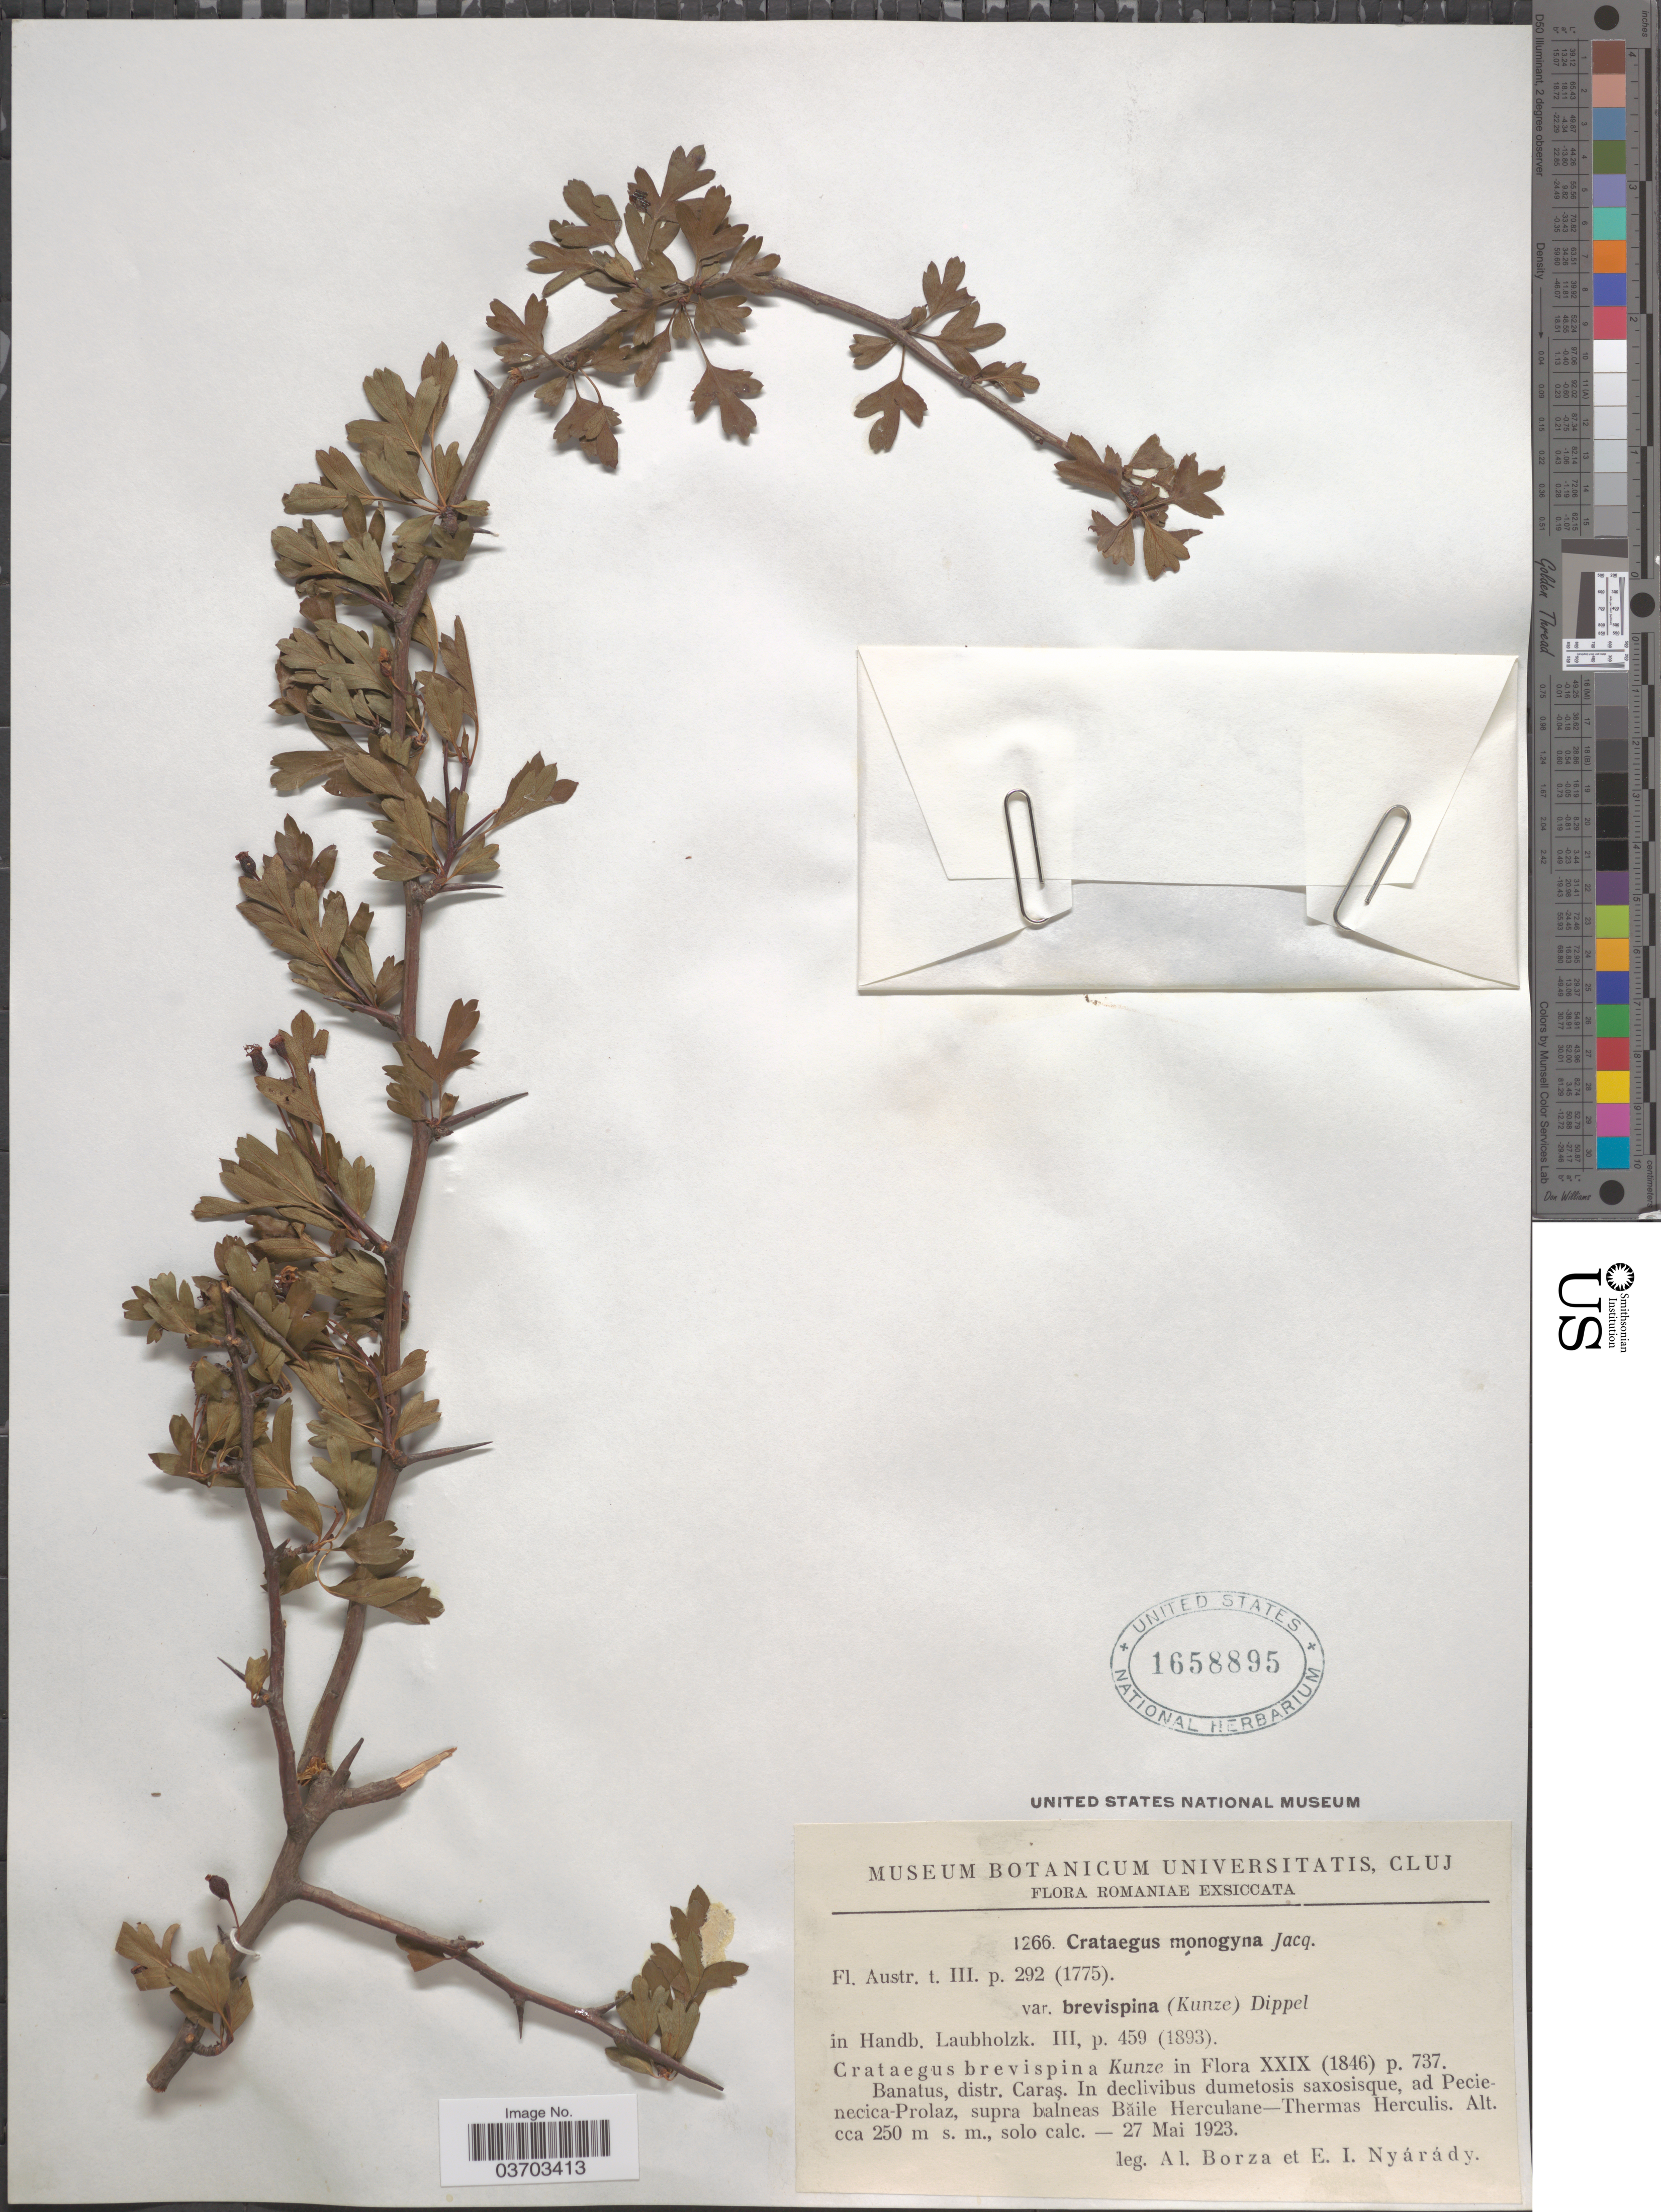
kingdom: Plantae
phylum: Tracheophyta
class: Magnoliopsida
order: Rosales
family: Rosaceae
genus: Crataegus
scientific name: Crataegus monogyna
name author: Lindin.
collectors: A. Borza & E. Nyárády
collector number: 1266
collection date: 1923-05-27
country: Romania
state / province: Caras-Severin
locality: Banatus, distr. Caraş. Ad Pecienecica-Prolaz, supra balneas Băile Herculane - Thermas Herculis.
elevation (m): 250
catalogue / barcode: US 1658895